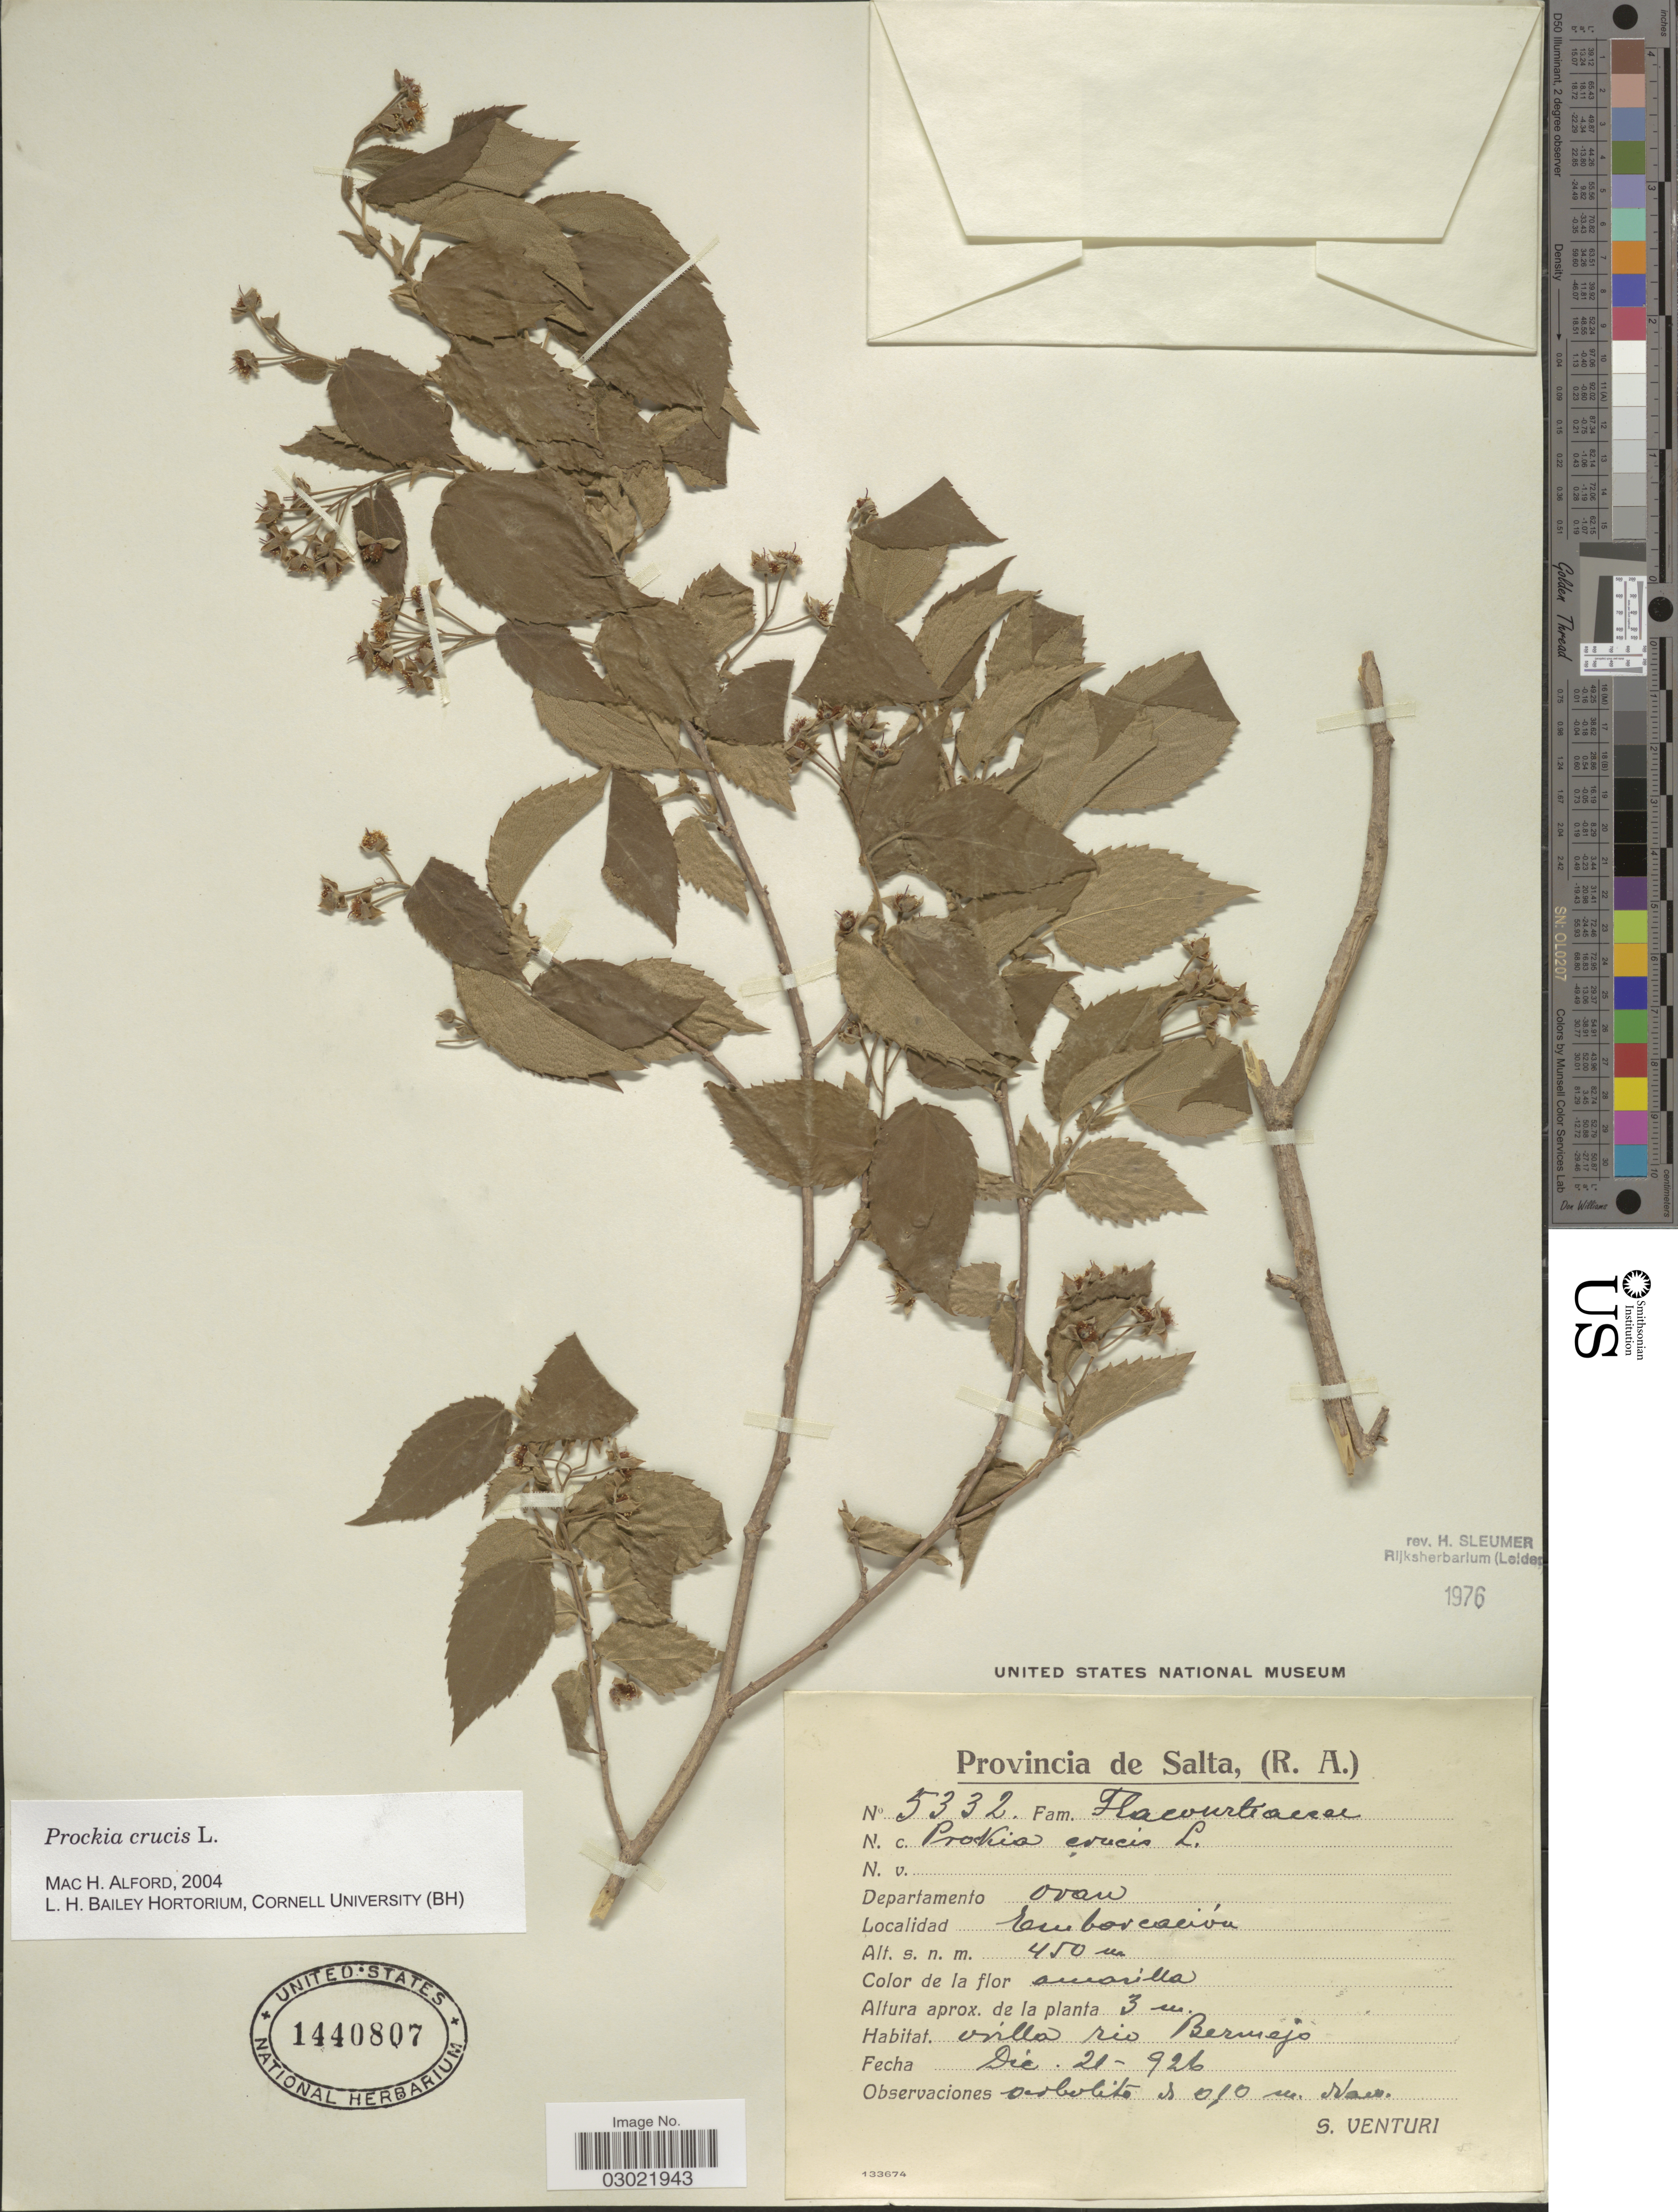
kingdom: Plantae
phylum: Tracheophyta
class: Magnoliopsida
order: Malpighiales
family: Salicaceae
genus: Prockia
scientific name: Prockia crucis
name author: P. Browne ex L.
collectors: S. Venturi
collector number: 5332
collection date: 1926-12-21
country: Argentina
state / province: Salta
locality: (R.A.) Departamento Oran. Embarcación.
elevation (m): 450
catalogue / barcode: US 1440807